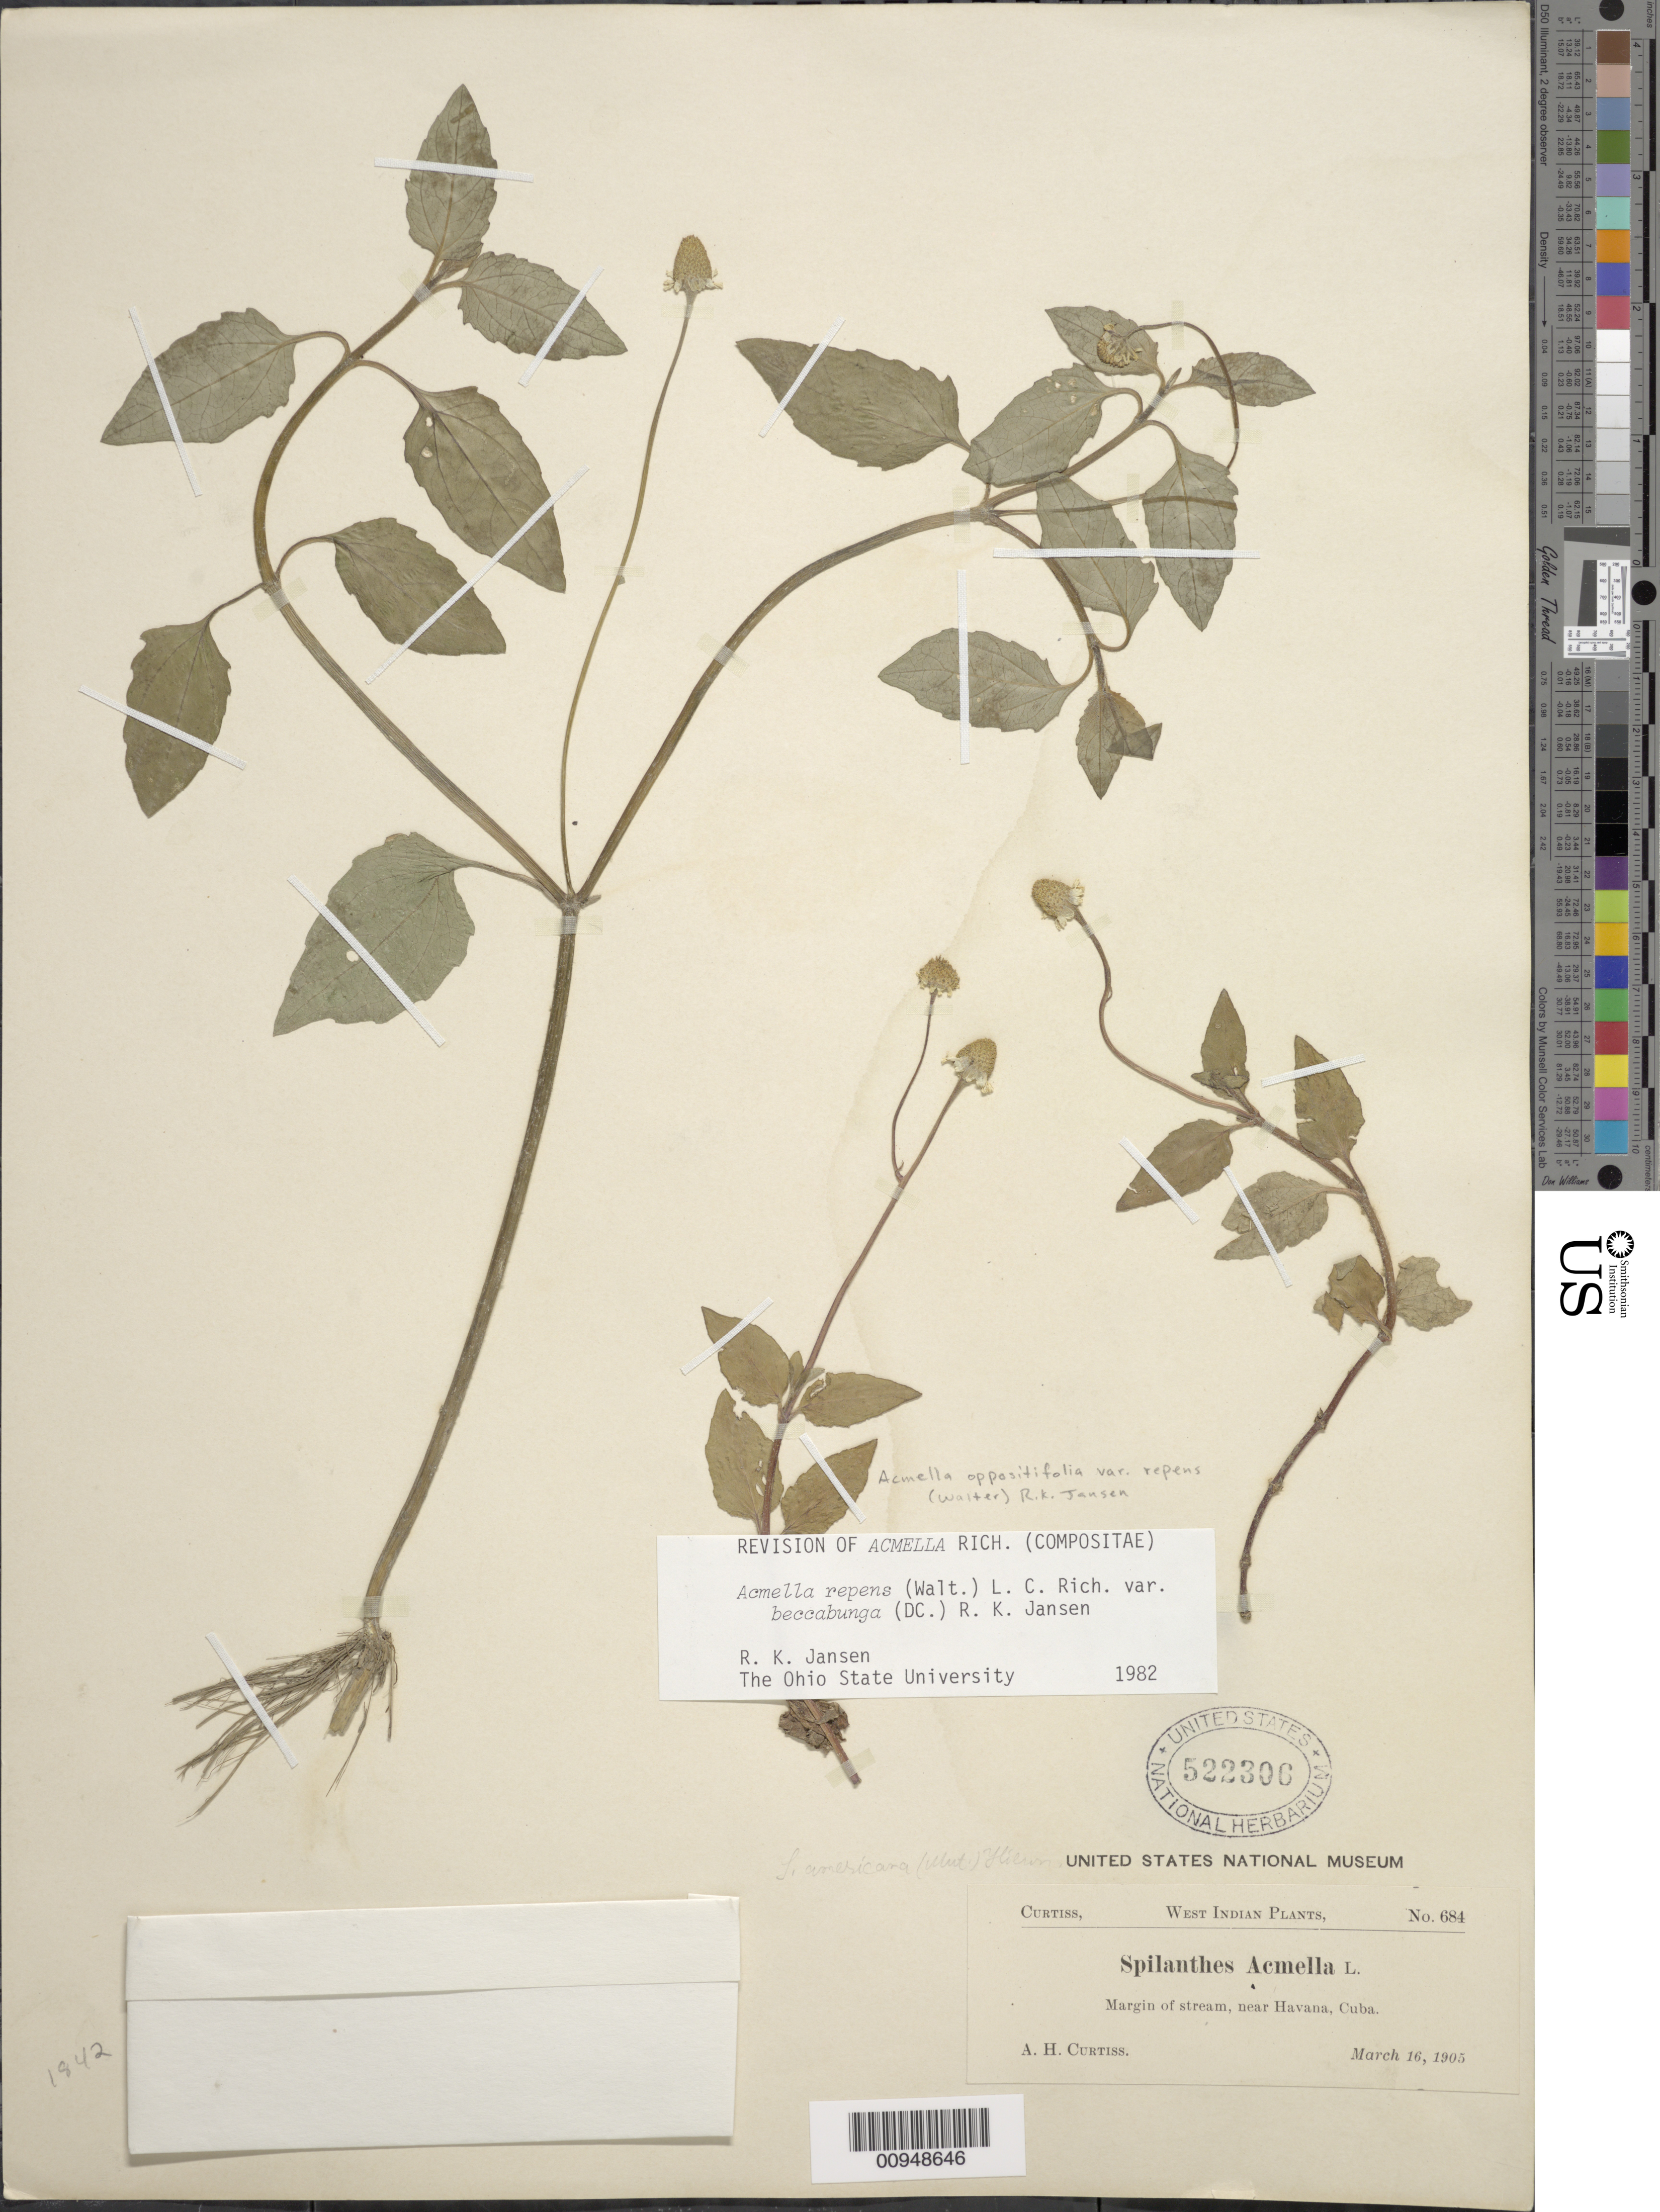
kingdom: Plantae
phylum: Tracheophyta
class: Magnoliopsida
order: Asterales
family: Asteraceae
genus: Acmella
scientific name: Acmella repens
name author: (Walter) Rich.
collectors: A. H. Curtiss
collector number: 684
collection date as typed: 16 Mar 1905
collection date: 1905-03-16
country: Cuba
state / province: La Habana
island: Cuba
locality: Near Havana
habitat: Margin of stream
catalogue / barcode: US 522306